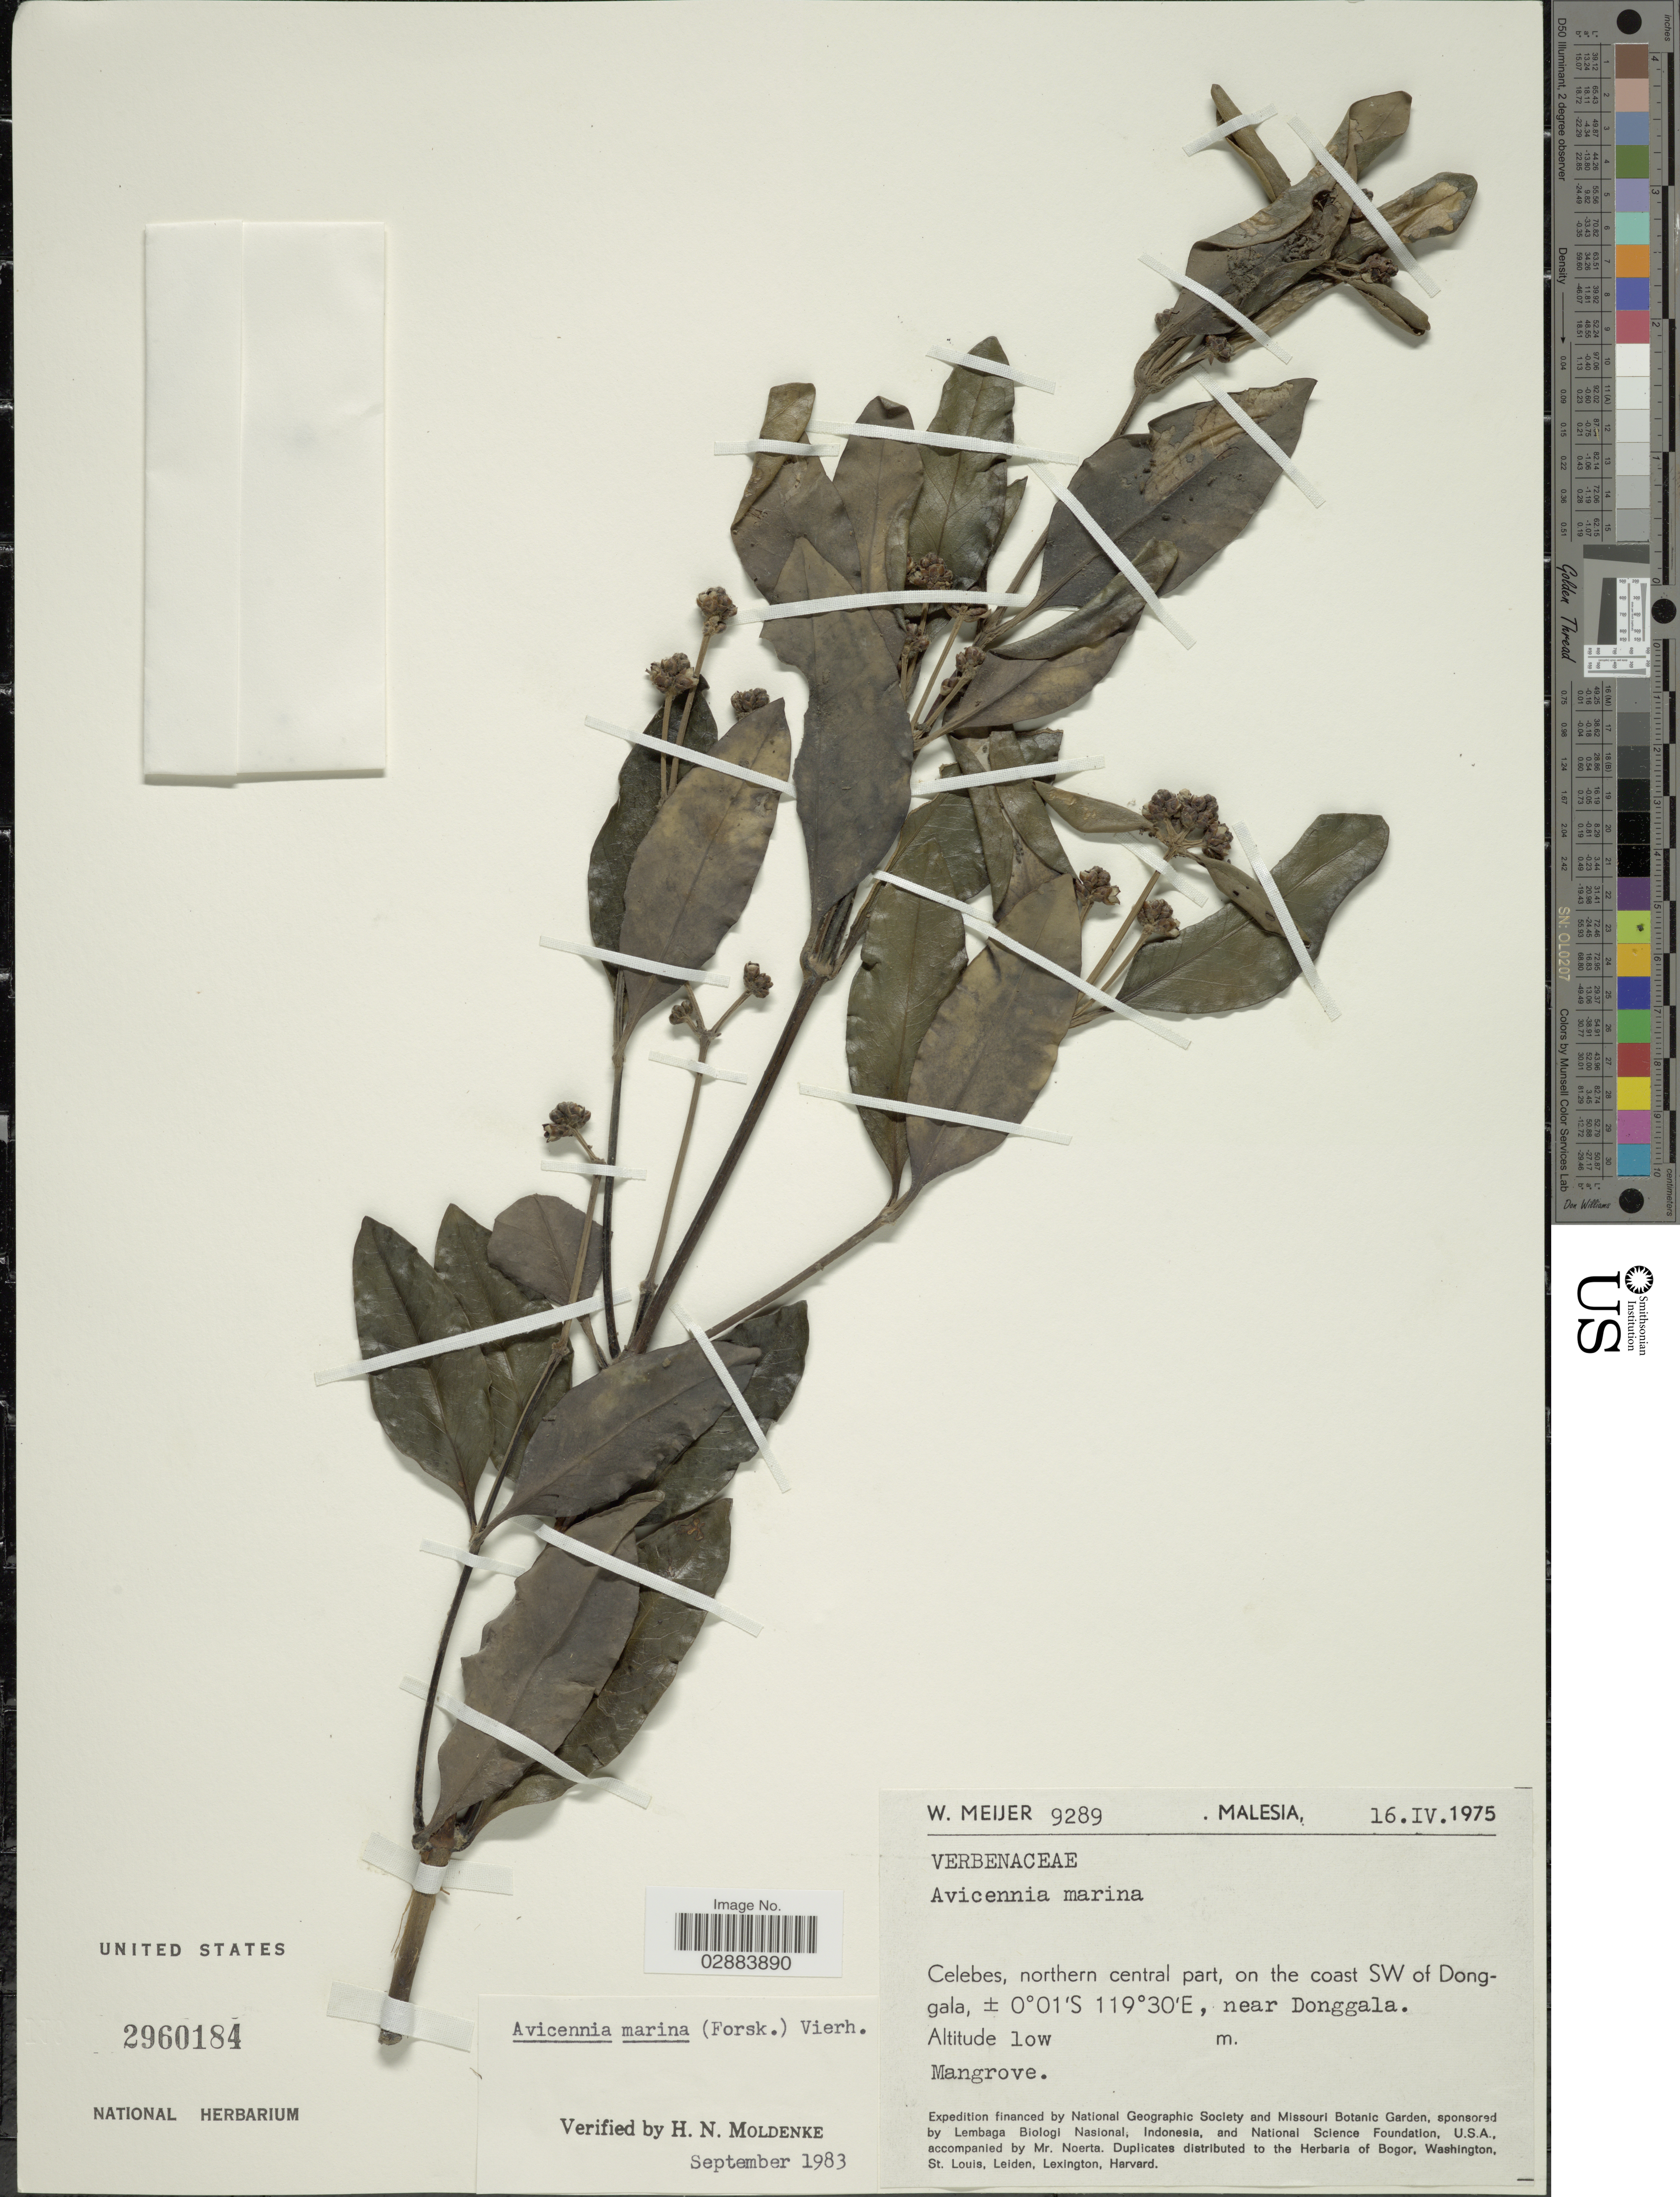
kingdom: Plantae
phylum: Tracheophyta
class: Magnoliopsida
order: Lamiales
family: Acanthaceae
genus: Avicennia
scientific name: Avicennia marina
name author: (Forssk.) Vierh.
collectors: W. Meijer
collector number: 9289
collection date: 1975-04-16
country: Malaysia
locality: Celebes, northern central part, on the coast SW of Dongala, near Dongala.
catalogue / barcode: US 2960184